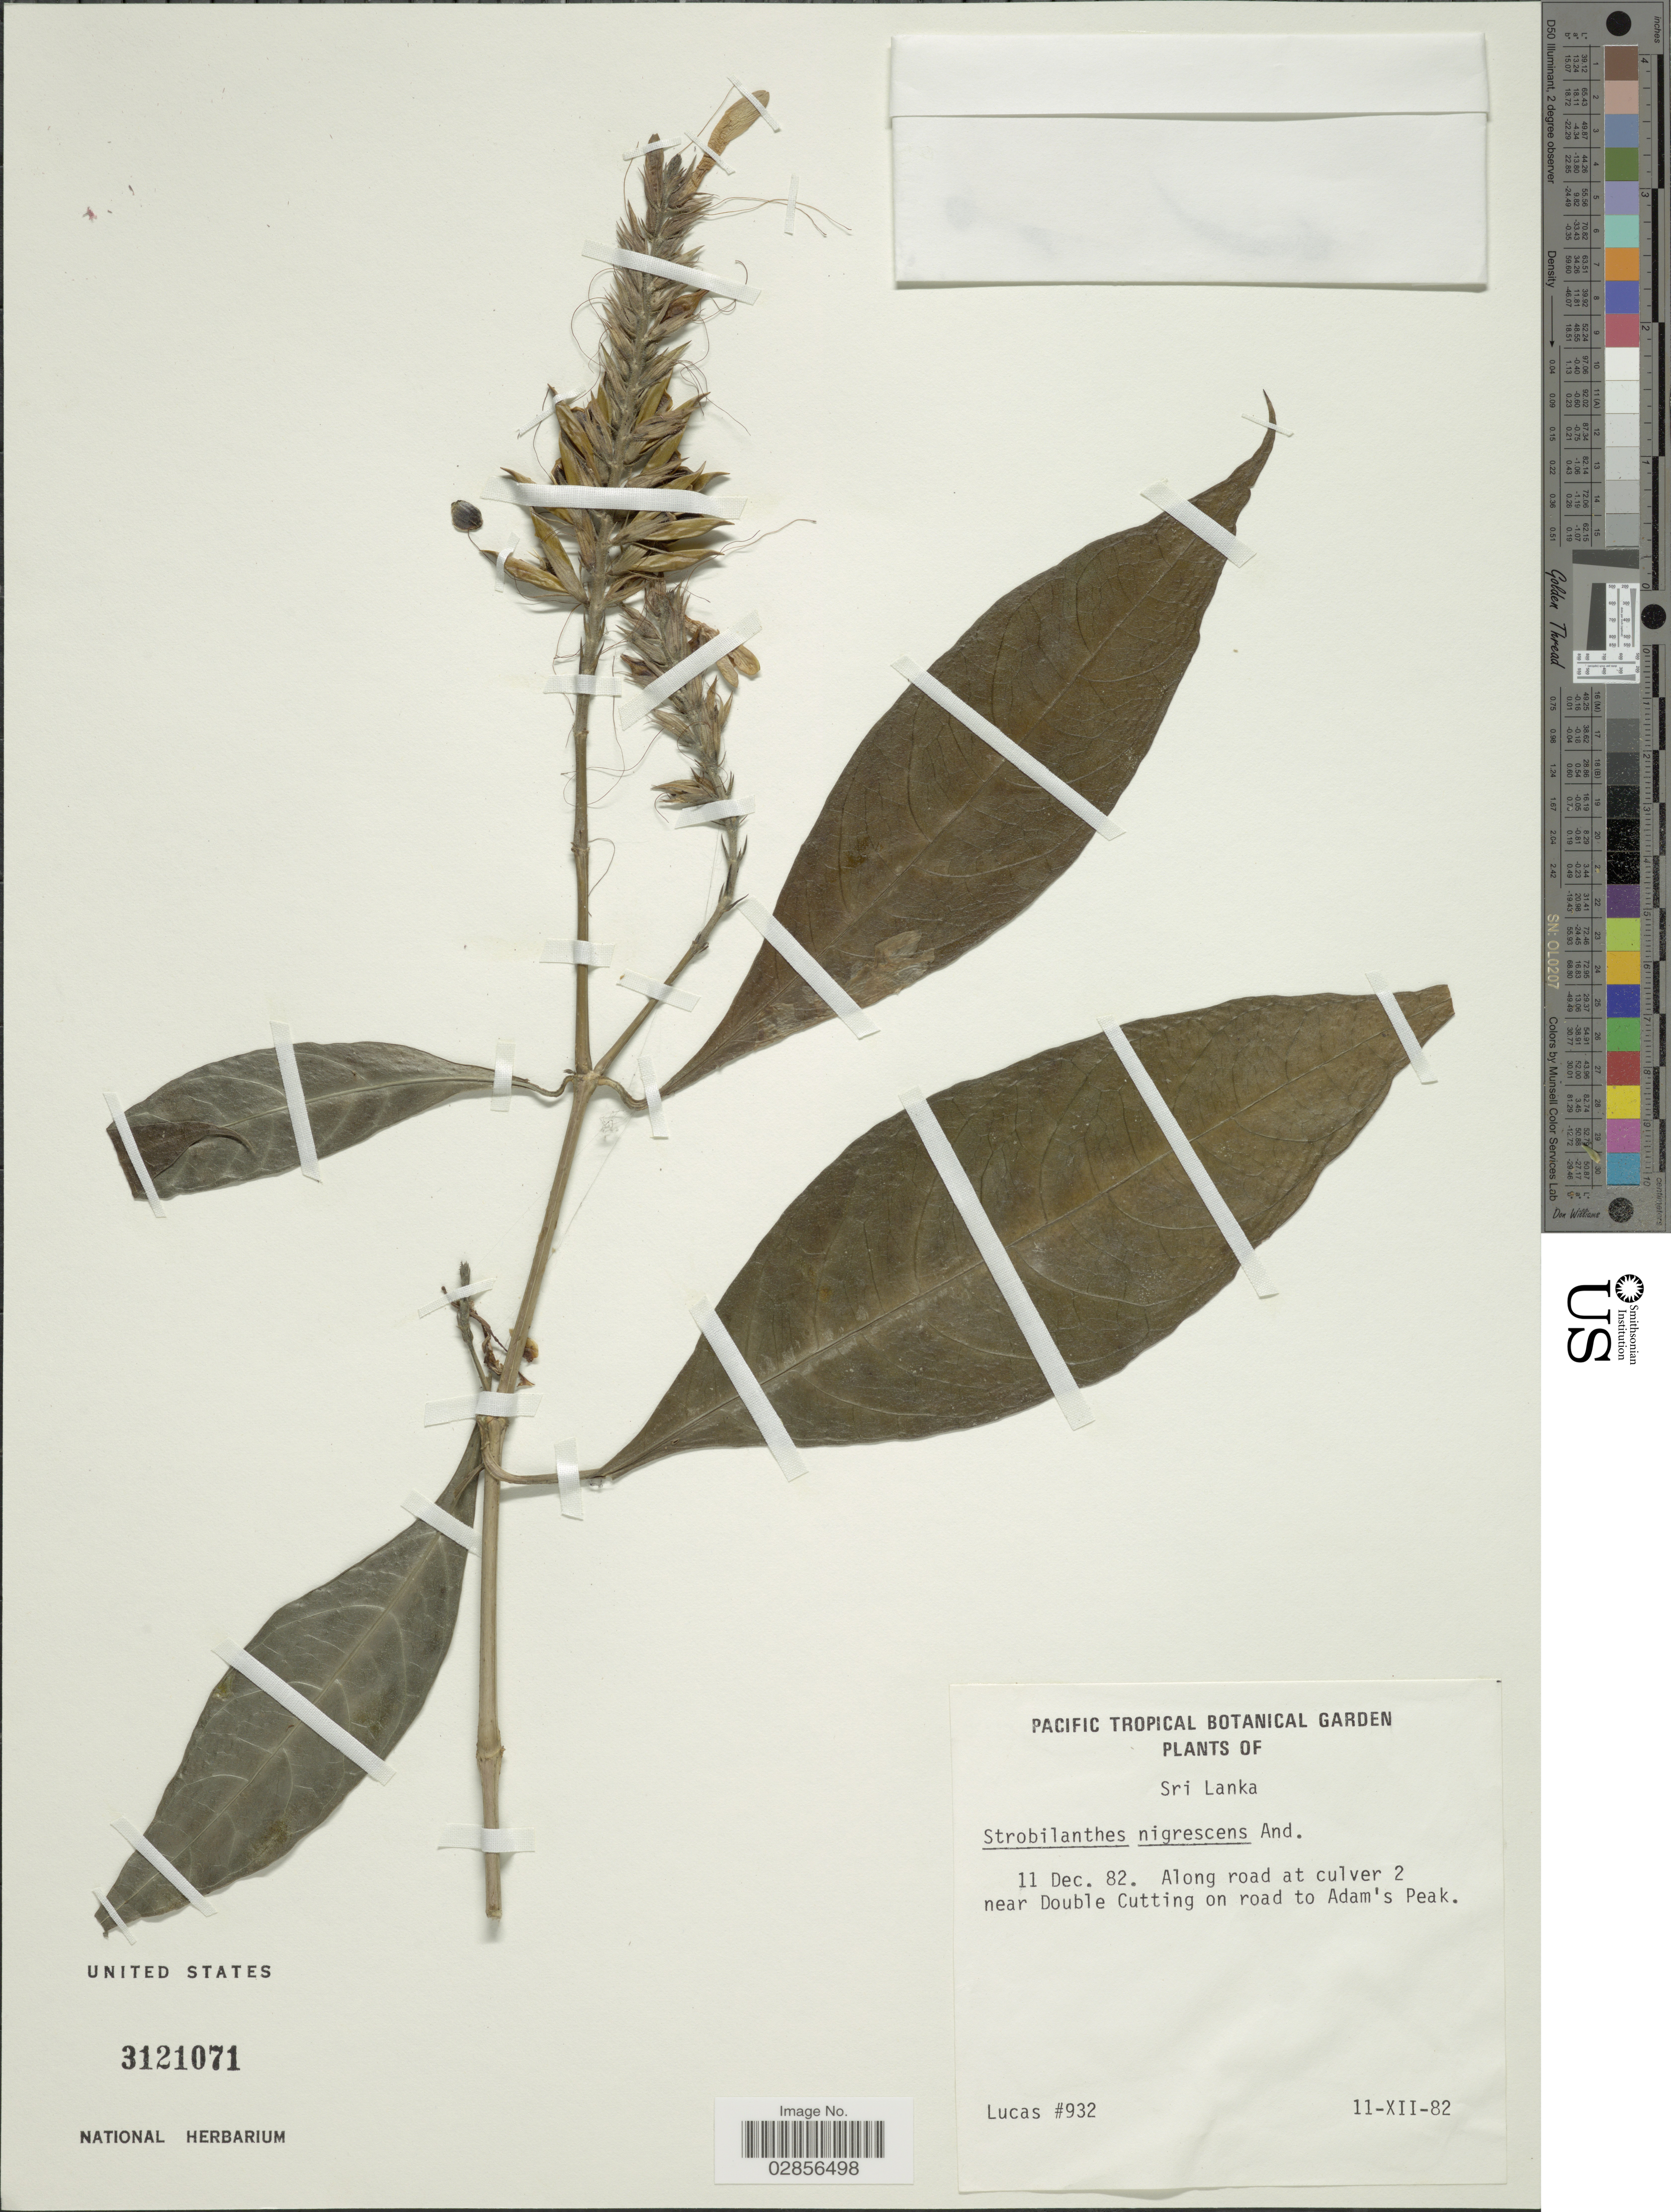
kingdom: Plantae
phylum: Tracheophyta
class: Magnoliopsida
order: Lamiales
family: Acanthaceae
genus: Strobilanthes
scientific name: Strobilanthes nigrescens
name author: T. Anderson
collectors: Lucas, --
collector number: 932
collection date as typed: Transcribed d/m/y: 11/12/82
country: Sri Lanka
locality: Ceylon. Along road at culver 2 near Double Cutting on road to Adam's Peak.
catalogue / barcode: US 3121071